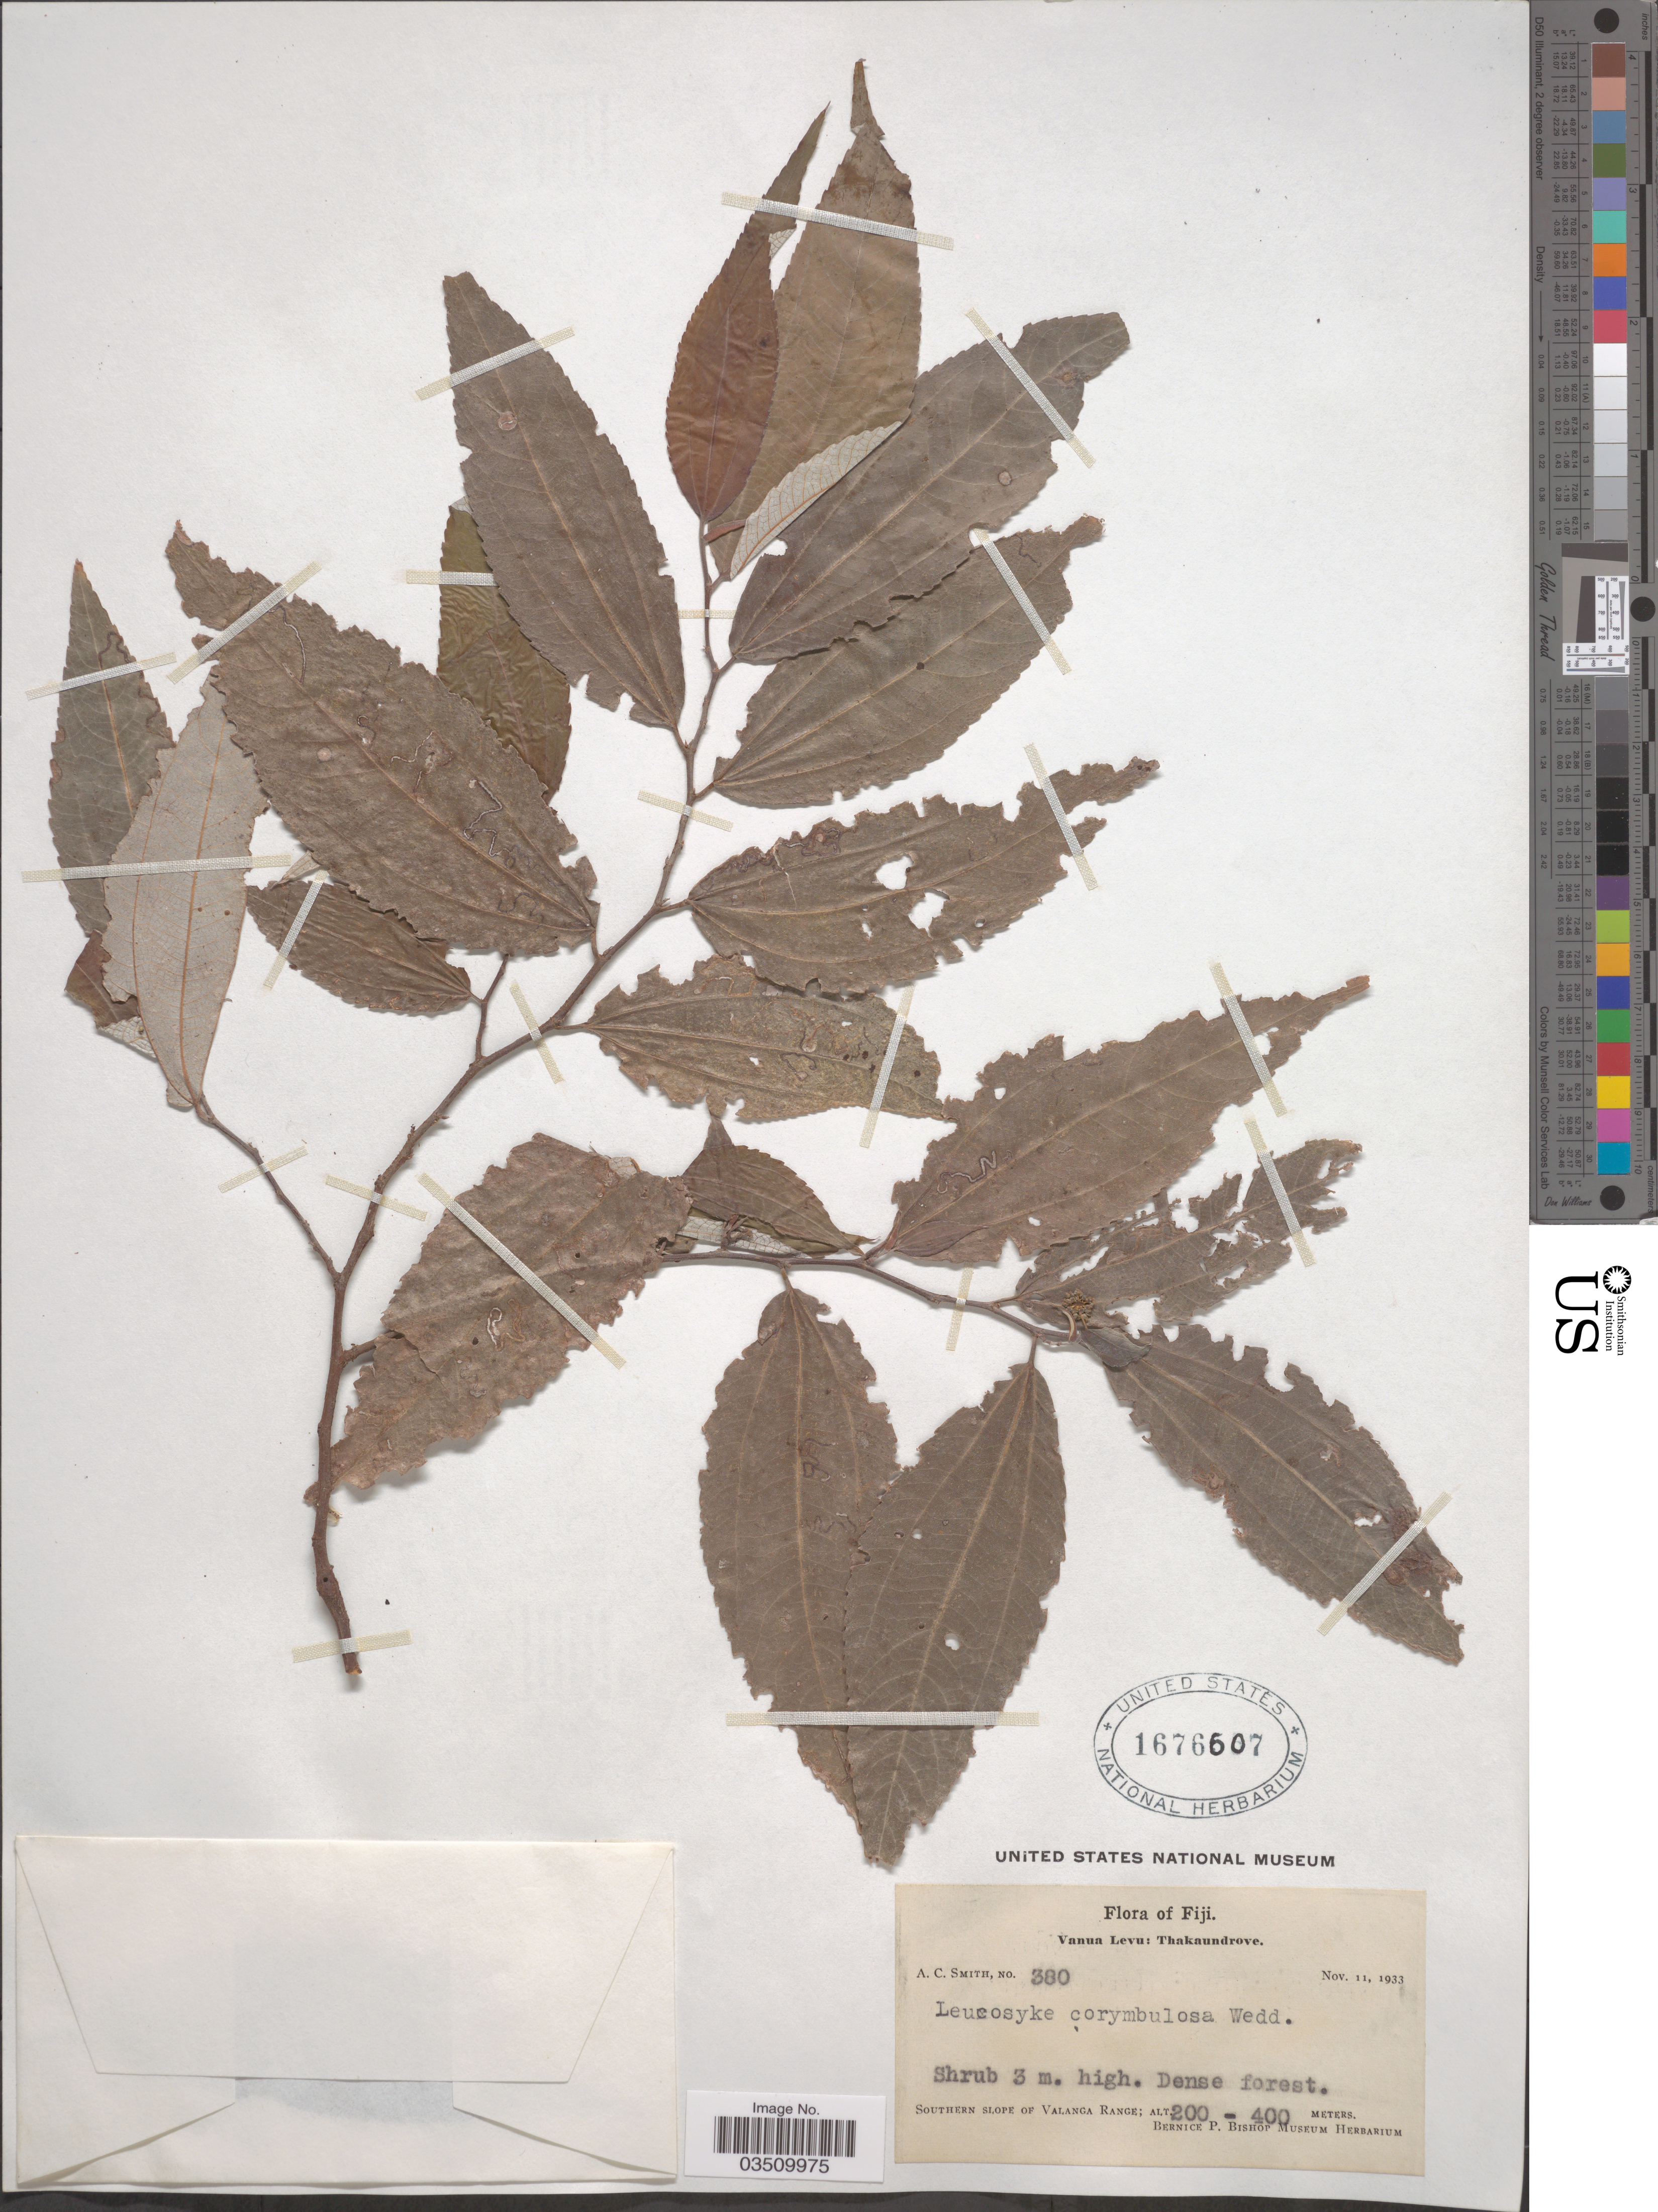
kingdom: Plantae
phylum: Tracheophyta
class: Magnoliopsida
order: Rosales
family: Urticaceae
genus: Leucosyke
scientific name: Leucosyke corymbulosa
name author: (Wedd.) Wedd.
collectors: A. C. Smith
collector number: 380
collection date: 1933-11-11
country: Fiji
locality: Vanua Levu: Thakaundrove. Southern slope of Valanga Range.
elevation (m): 200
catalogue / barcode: US 1676607